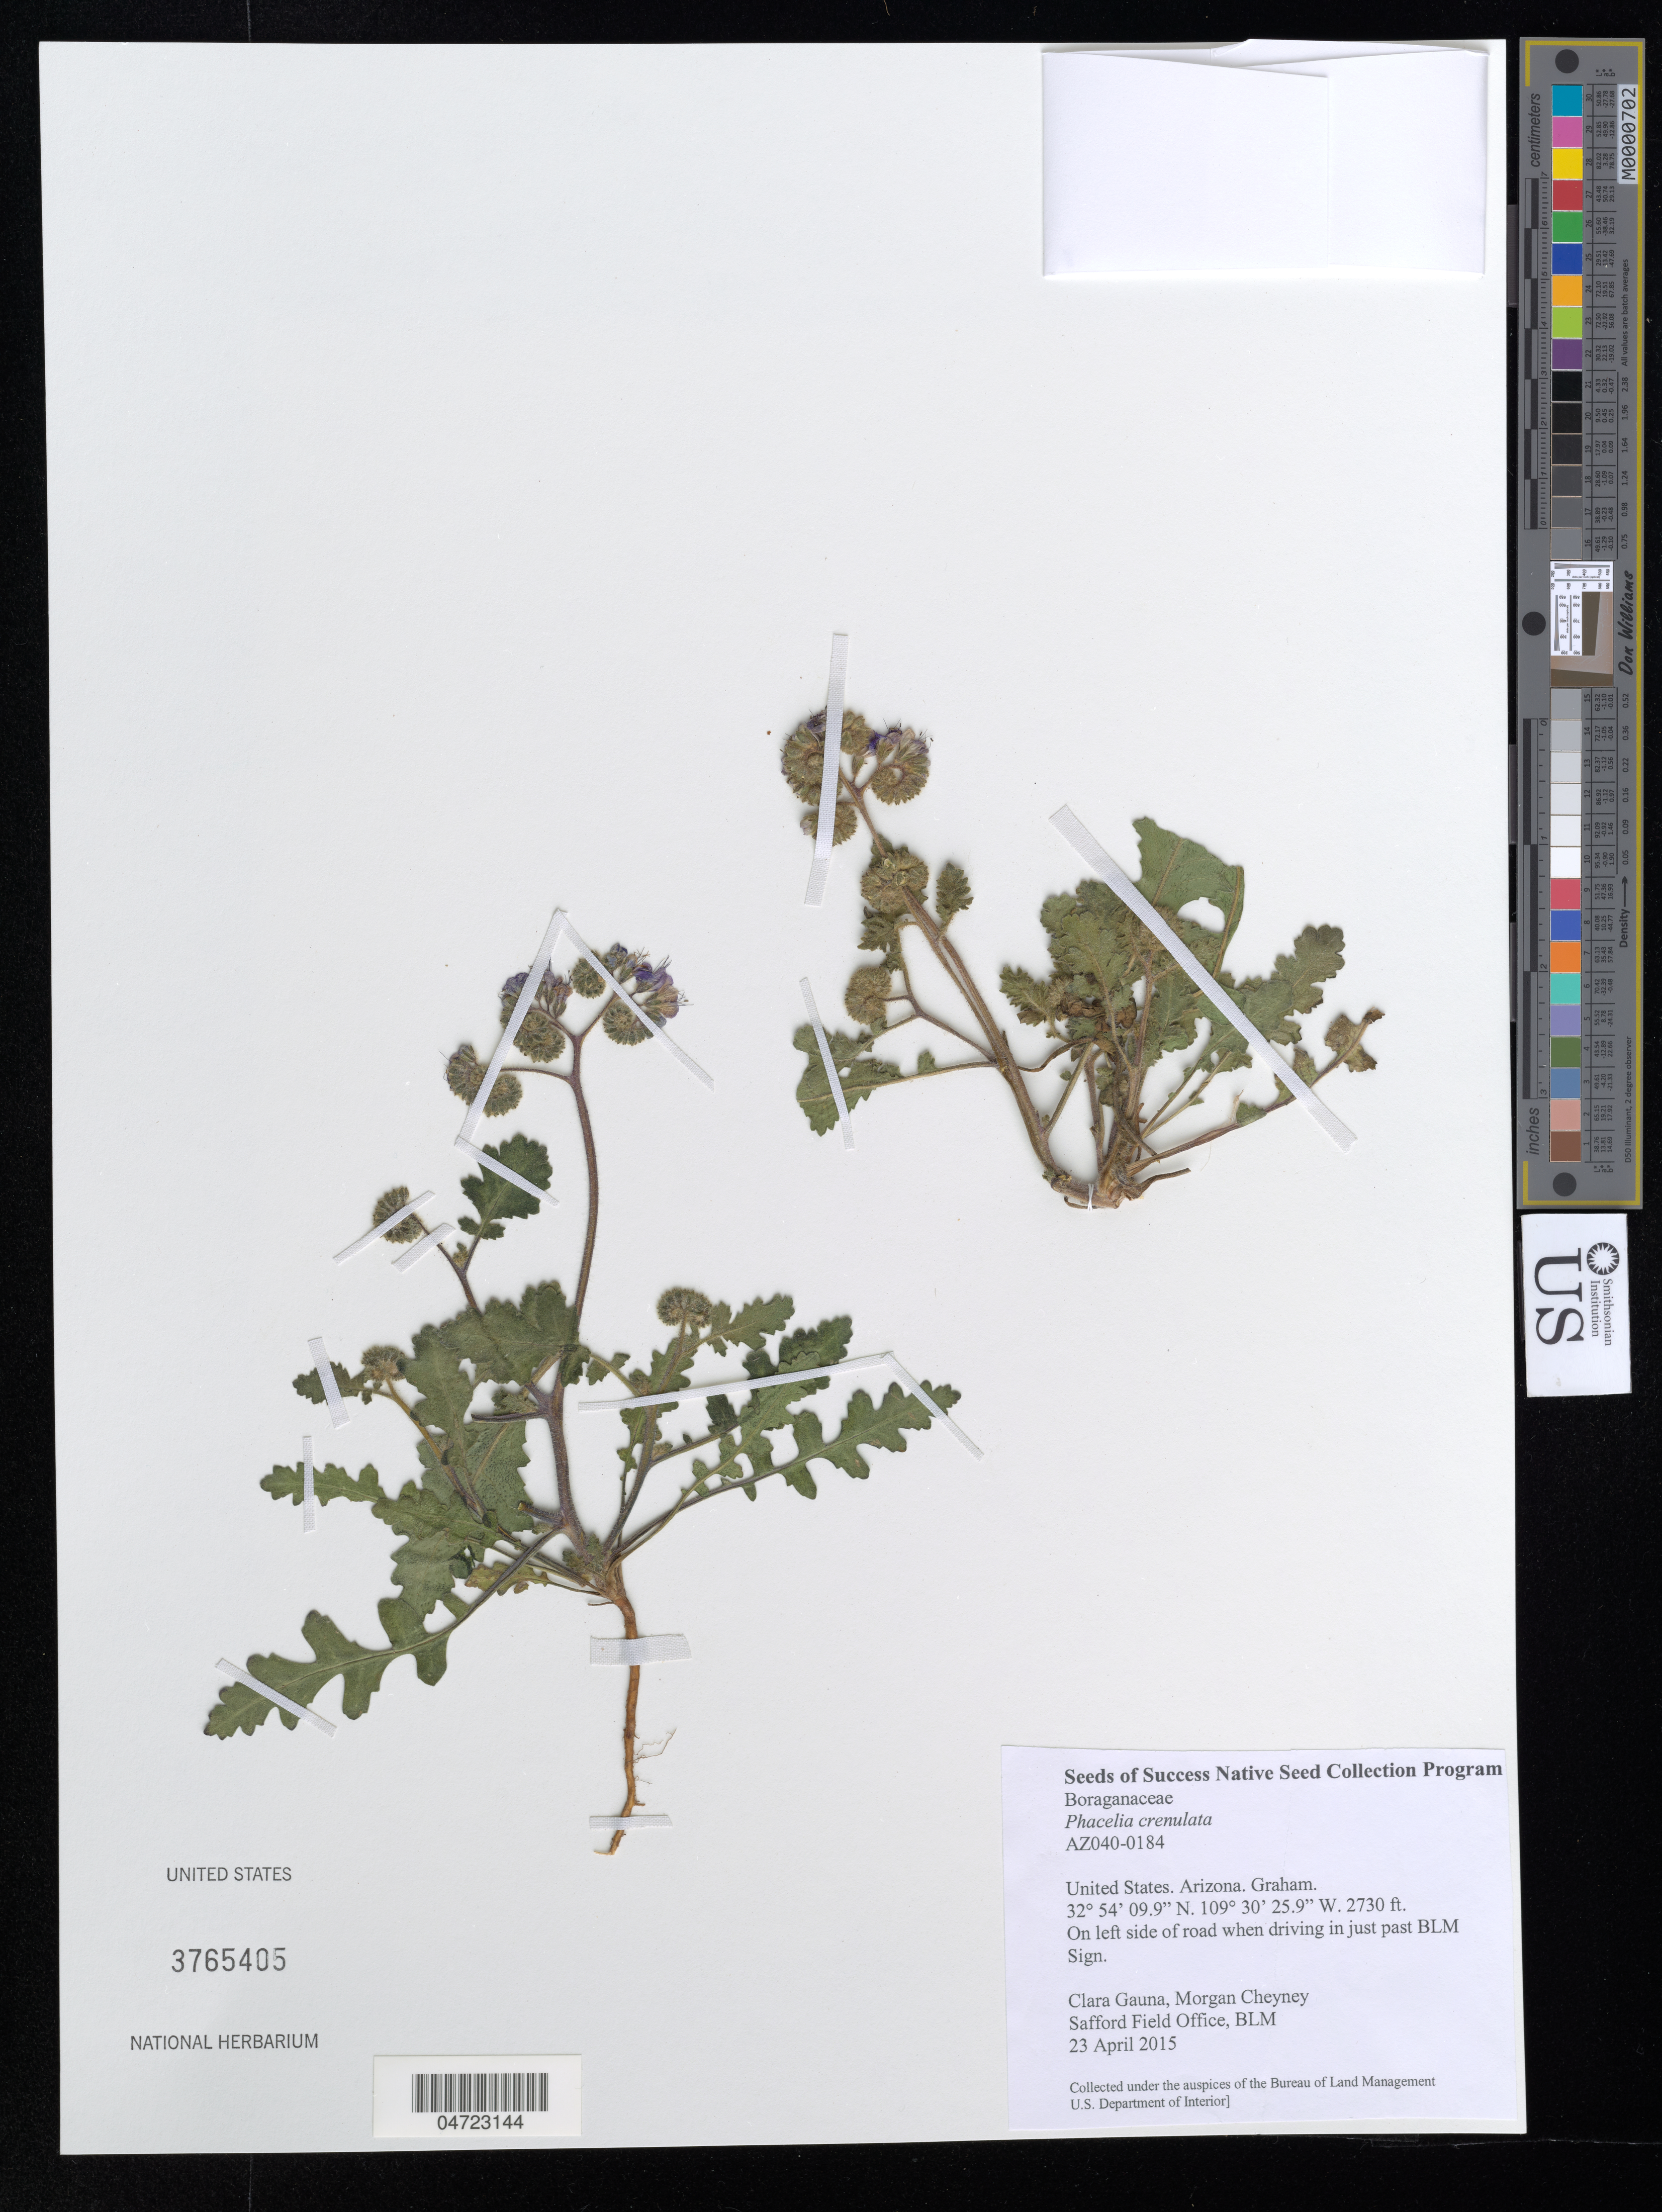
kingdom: Plantae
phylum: Tracheophyta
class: Magnoliopsida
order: Boraginales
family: Hydrophyllaceae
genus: Phacelia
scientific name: Phacelia crenulata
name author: Torr. ex S. Watson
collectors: C. Gauna & M. Cheyney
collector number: AZ040-0184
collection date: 2015-04-23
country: United States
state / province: Arizona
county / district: Graham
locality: Graham. On left side of road when driving in just past BLM Sign.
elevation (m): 832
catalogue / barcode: US 3765405